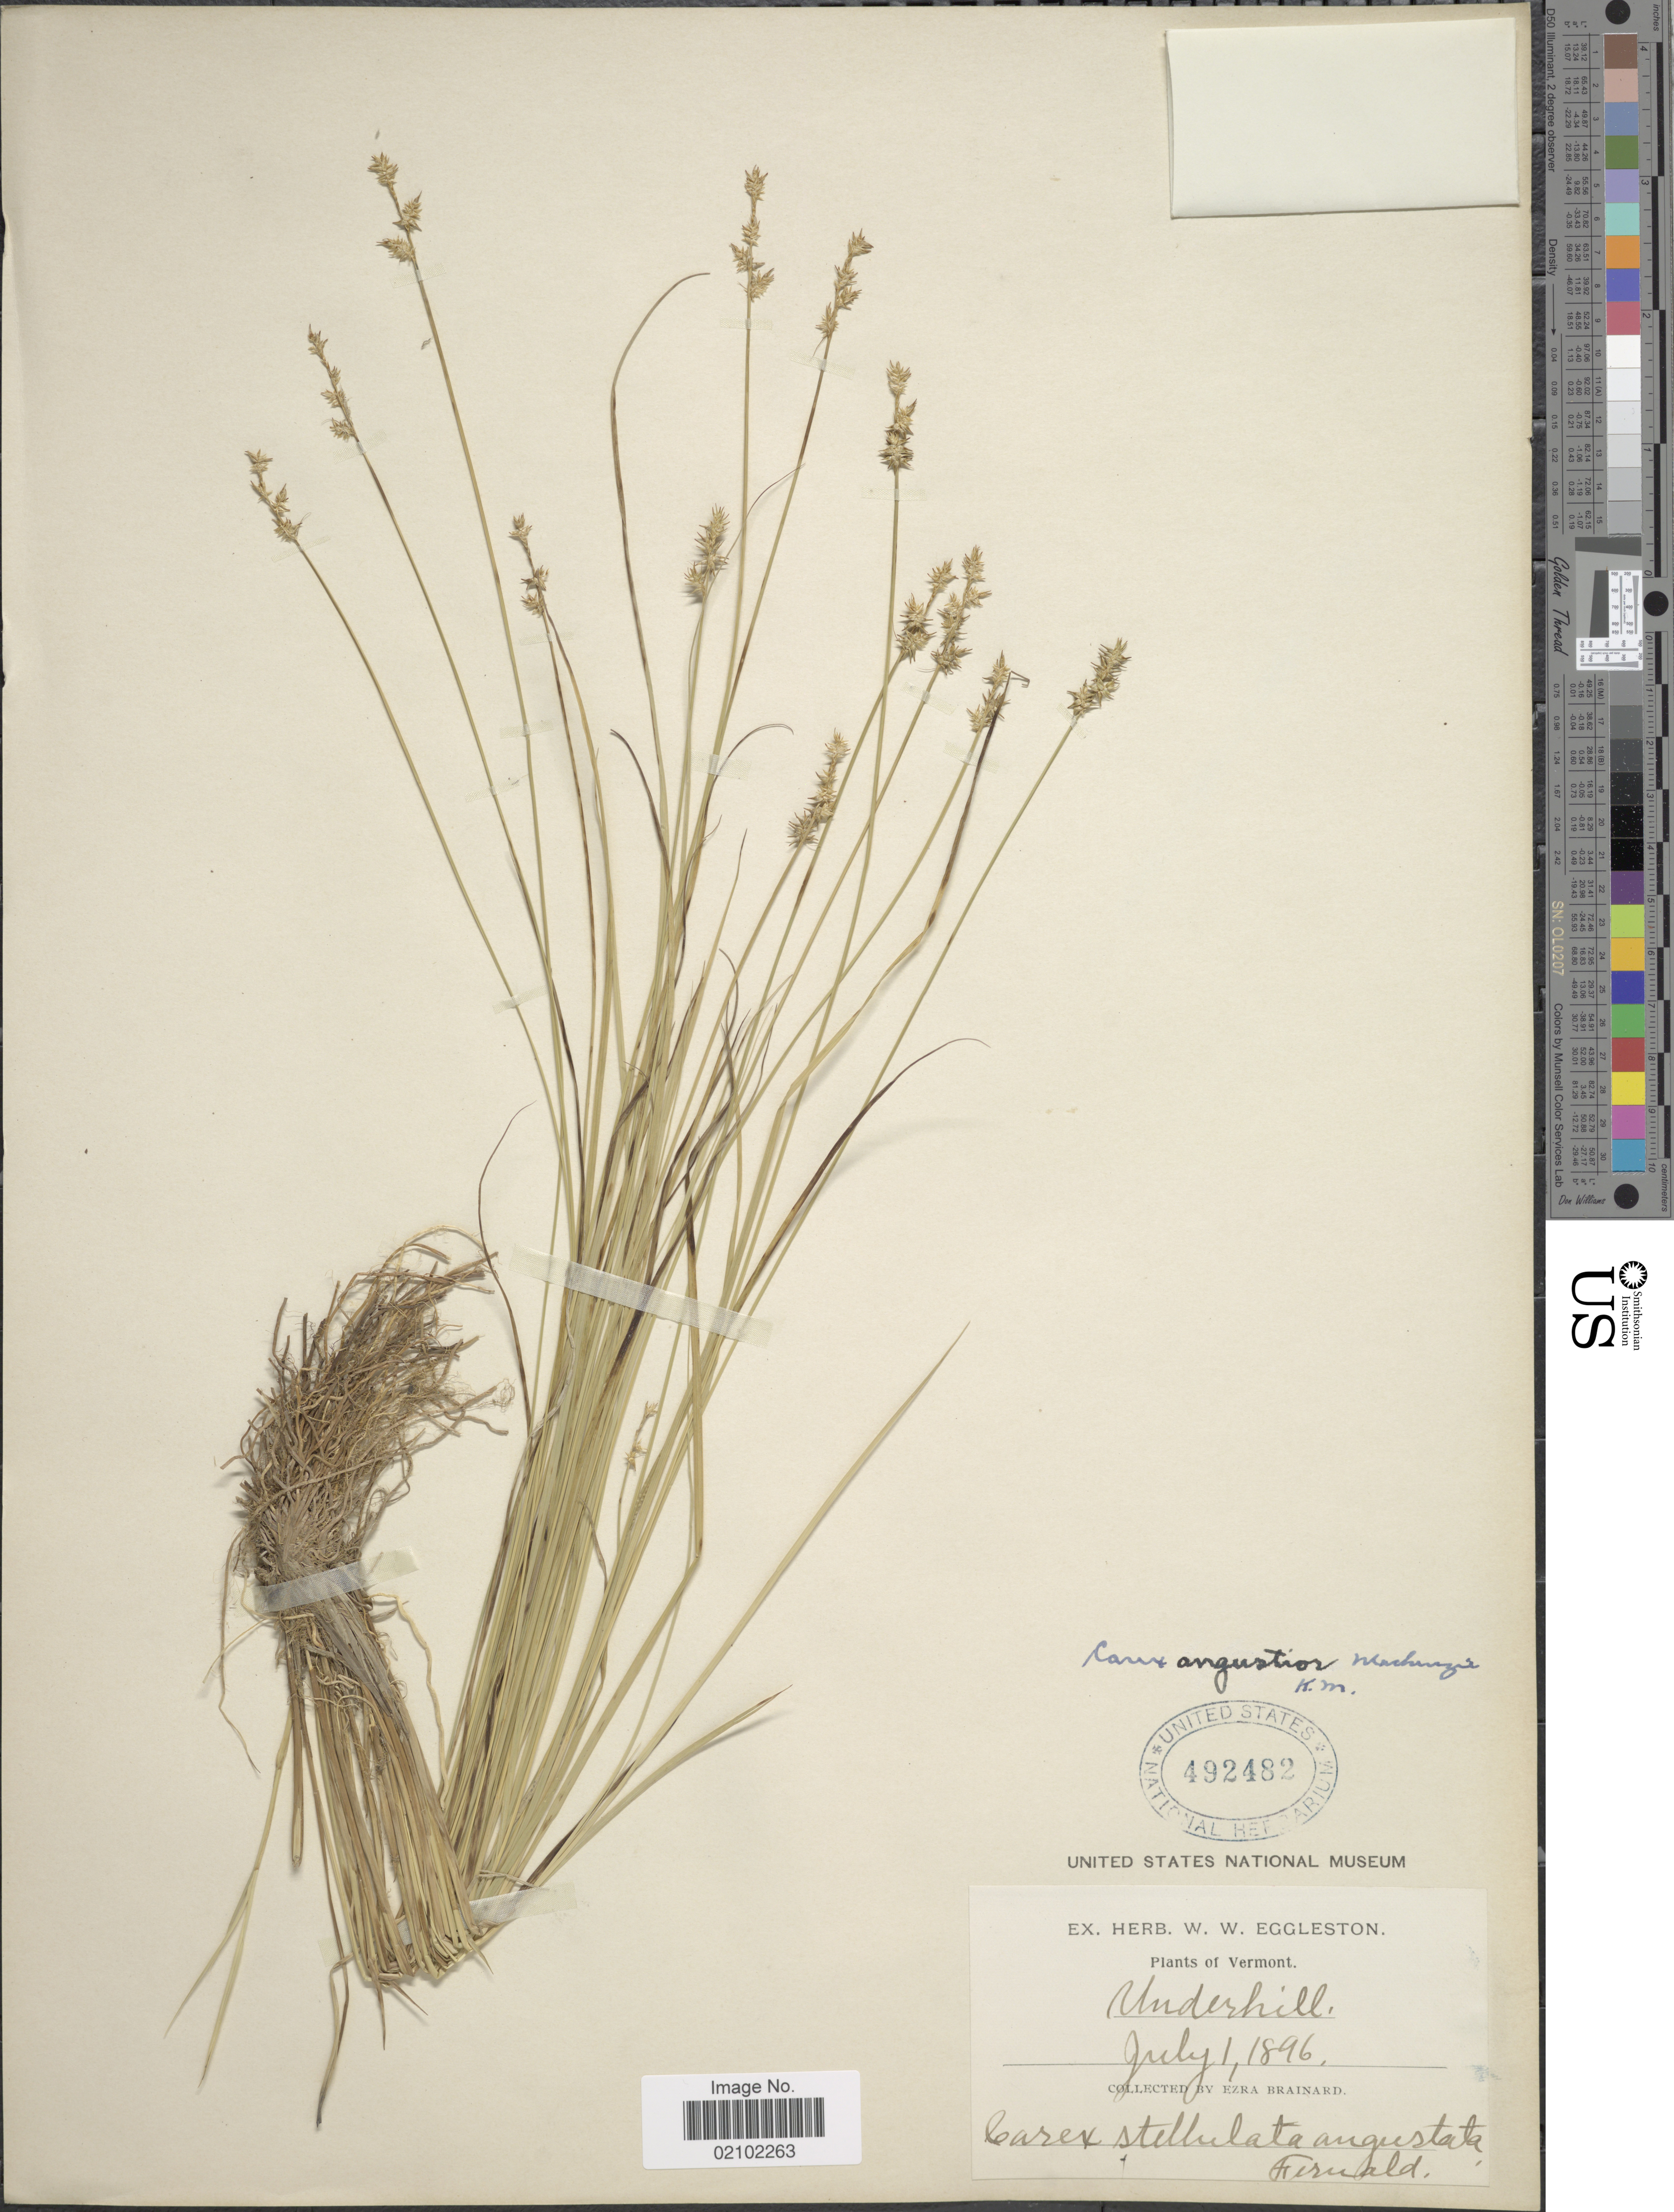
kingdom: Plantae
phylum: Tracheophyta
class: Liliopsida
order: Poales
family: Cyperaceae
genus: Carex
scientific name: Carex echinata subsp. echinata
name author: Murray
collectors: E. Brainerd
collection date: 1896-07-01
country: United States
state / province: Vermont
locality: Underhill.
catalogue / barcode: US 492482